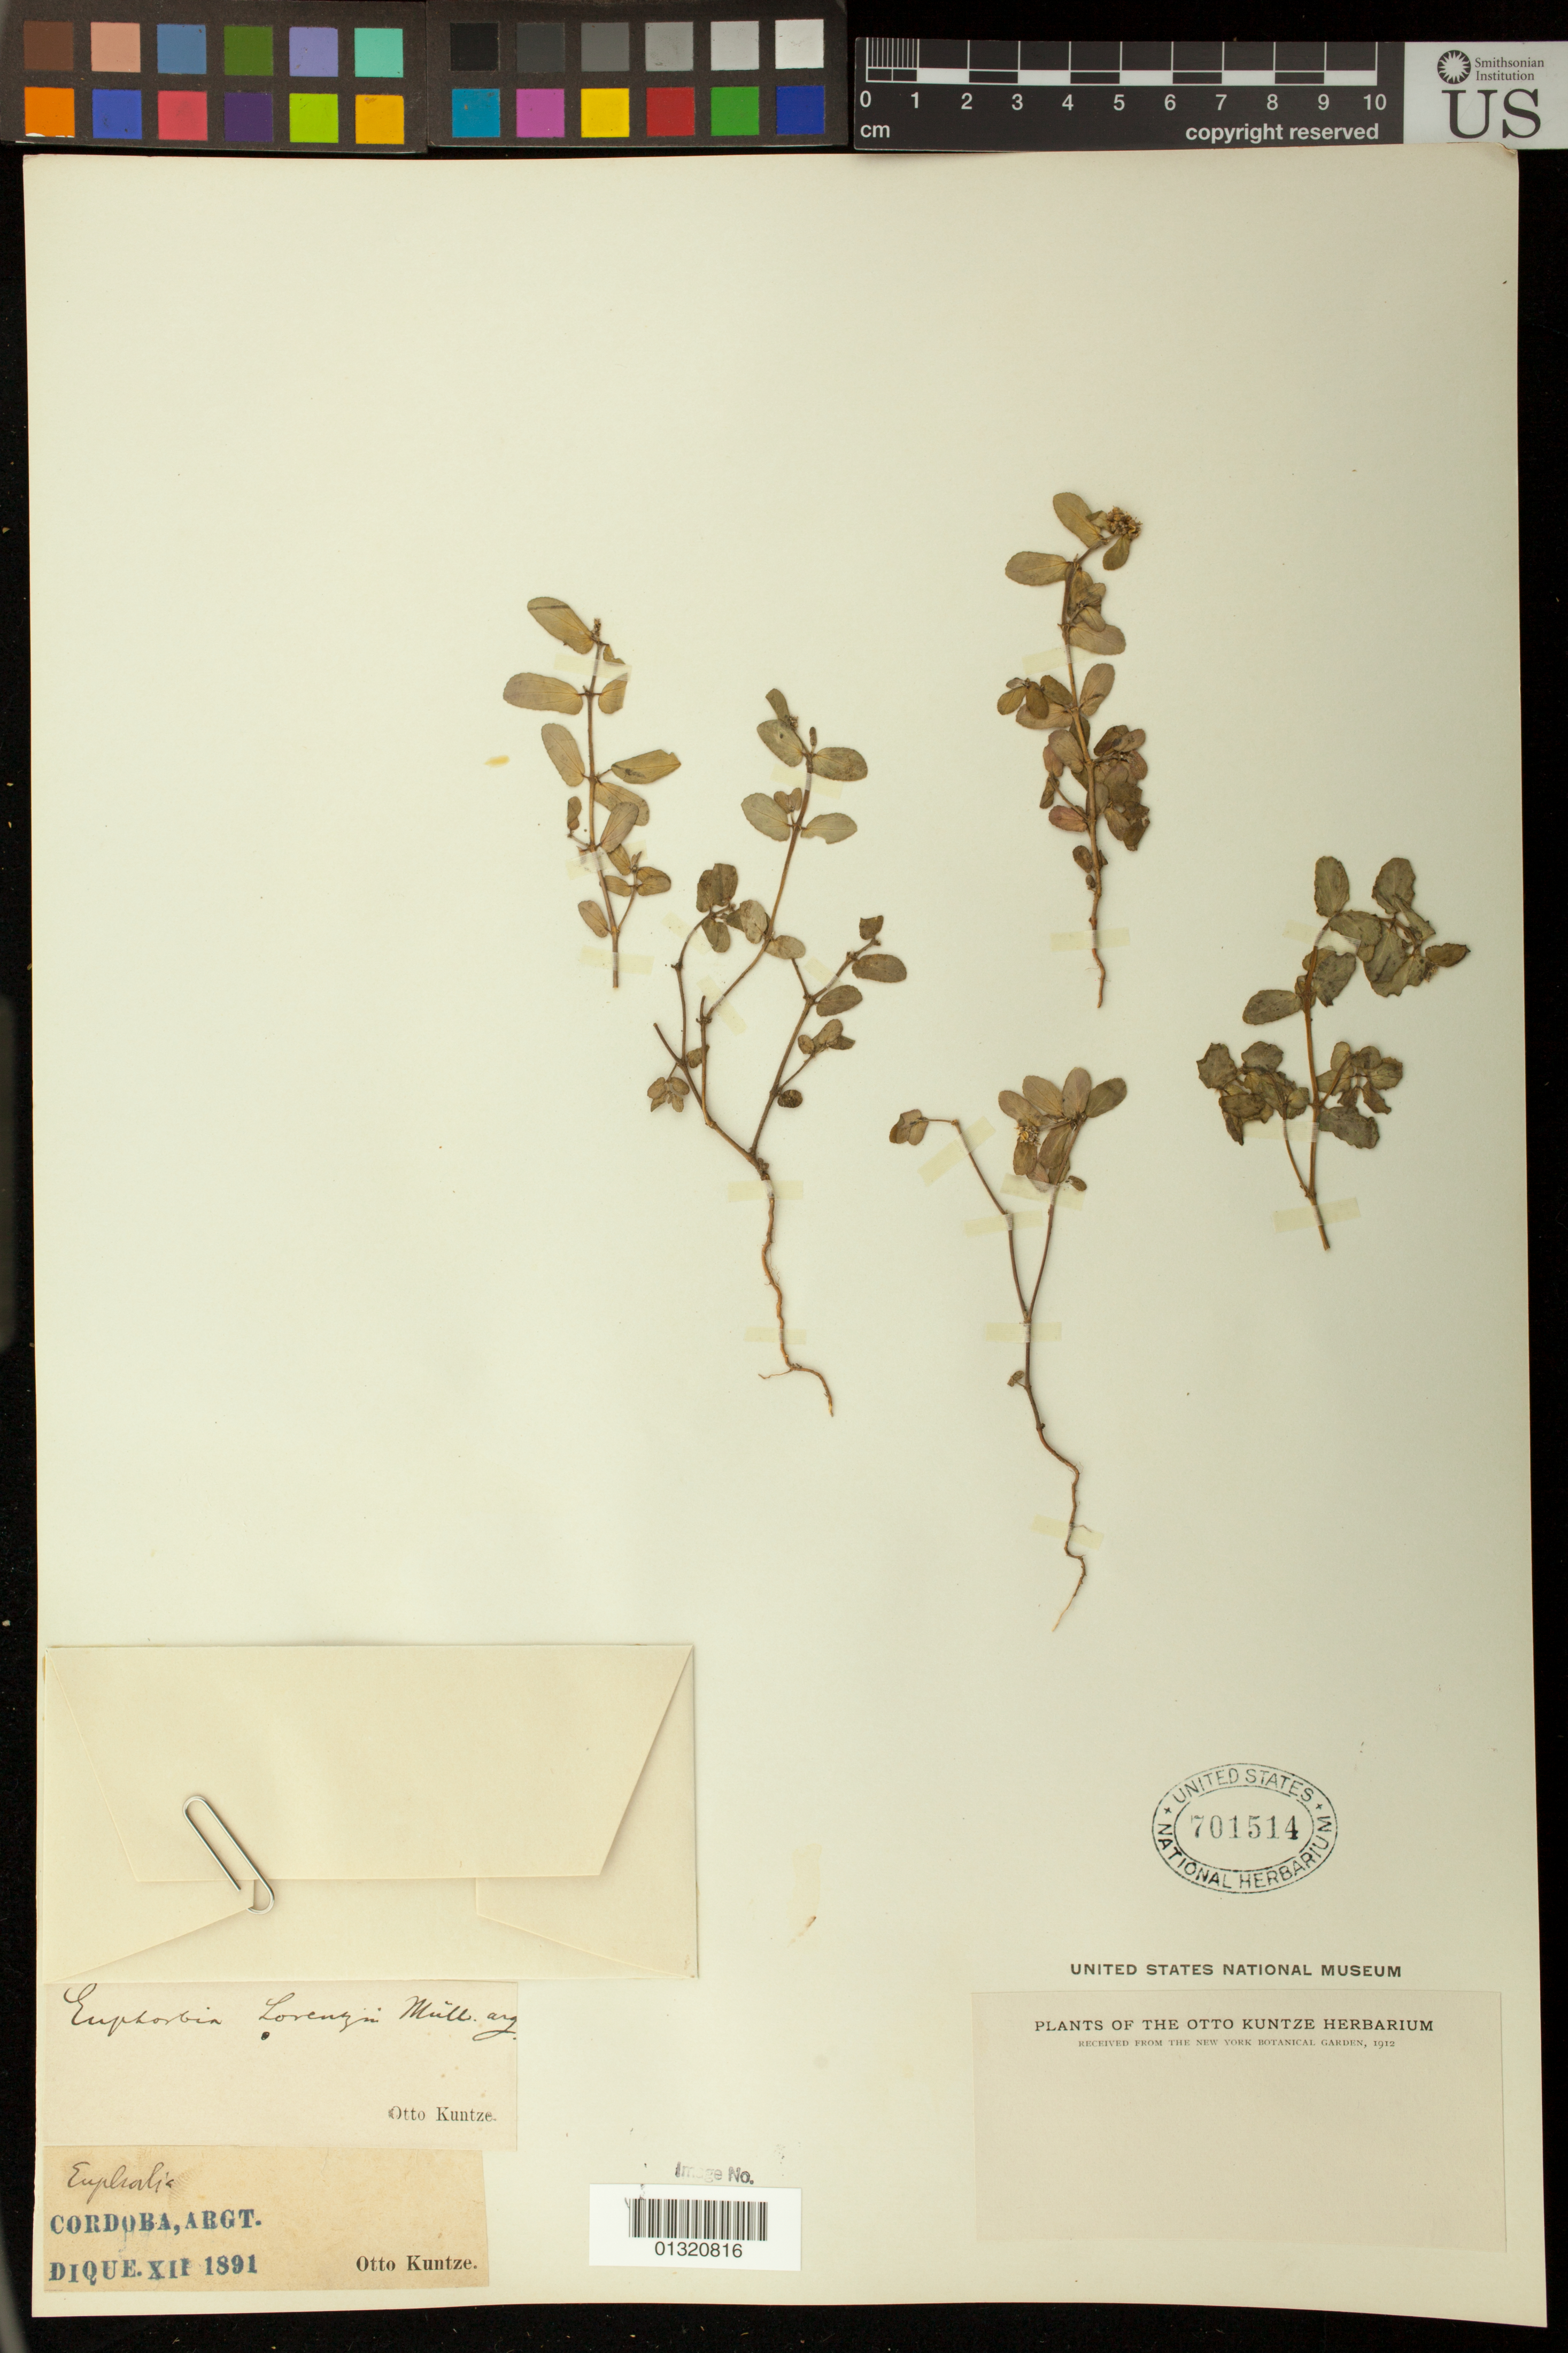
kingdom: Plantae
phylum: Tracheophyta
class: Magnoliopsida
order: Malpighiales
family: Euphorbiaceae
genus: Euphorbia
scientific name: Euphorbia sp.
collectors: C.E.O. Kuntze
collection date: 1891-12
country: Argentina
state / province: Cordoba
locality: Cordoba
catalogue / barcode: US 701514